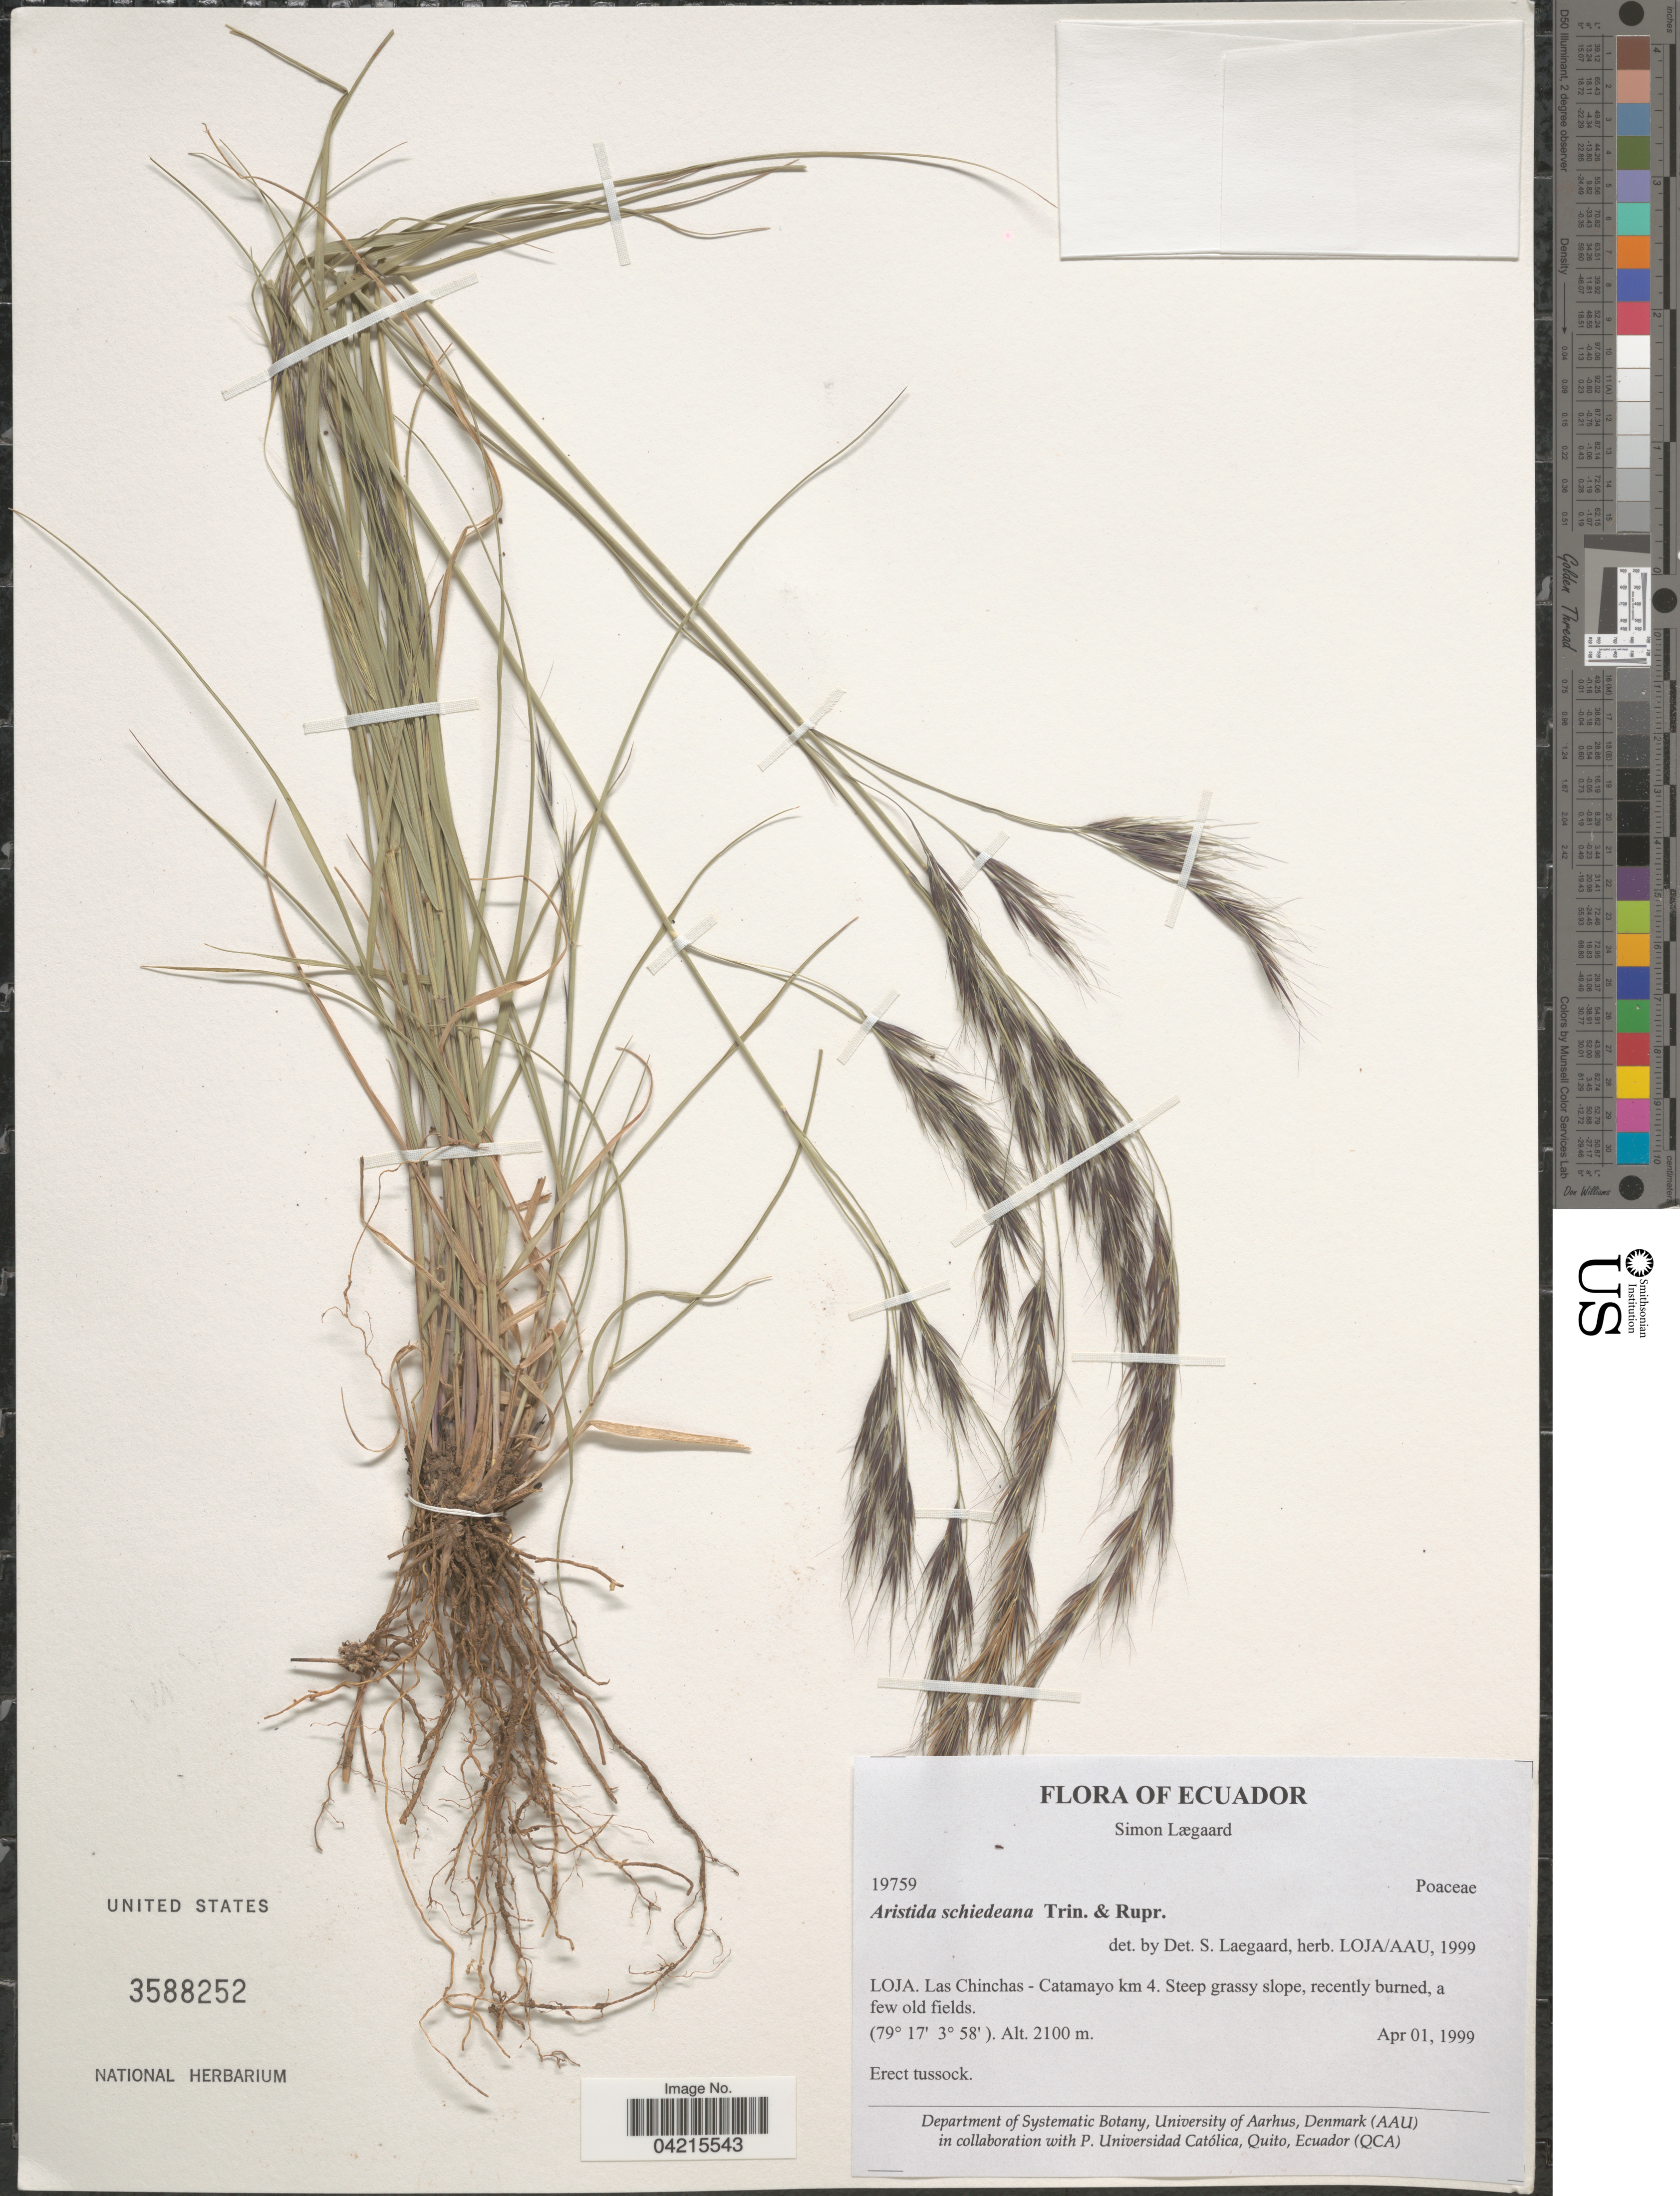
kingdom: Plantae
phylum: Tracheophyta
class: Liliopsida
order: Poales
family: Poaceae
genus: Aristida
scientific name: Aristida schiedeana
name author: Trin. & Rupr.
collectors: S. Lægaard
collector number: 19759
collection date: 1999-04-01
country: Ecuador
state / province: Loja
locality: Las Chinchas - Catamayo km 4. Steep grassy slope, recently burned, a few old fields.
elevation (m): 2100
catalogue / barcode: US 3588252